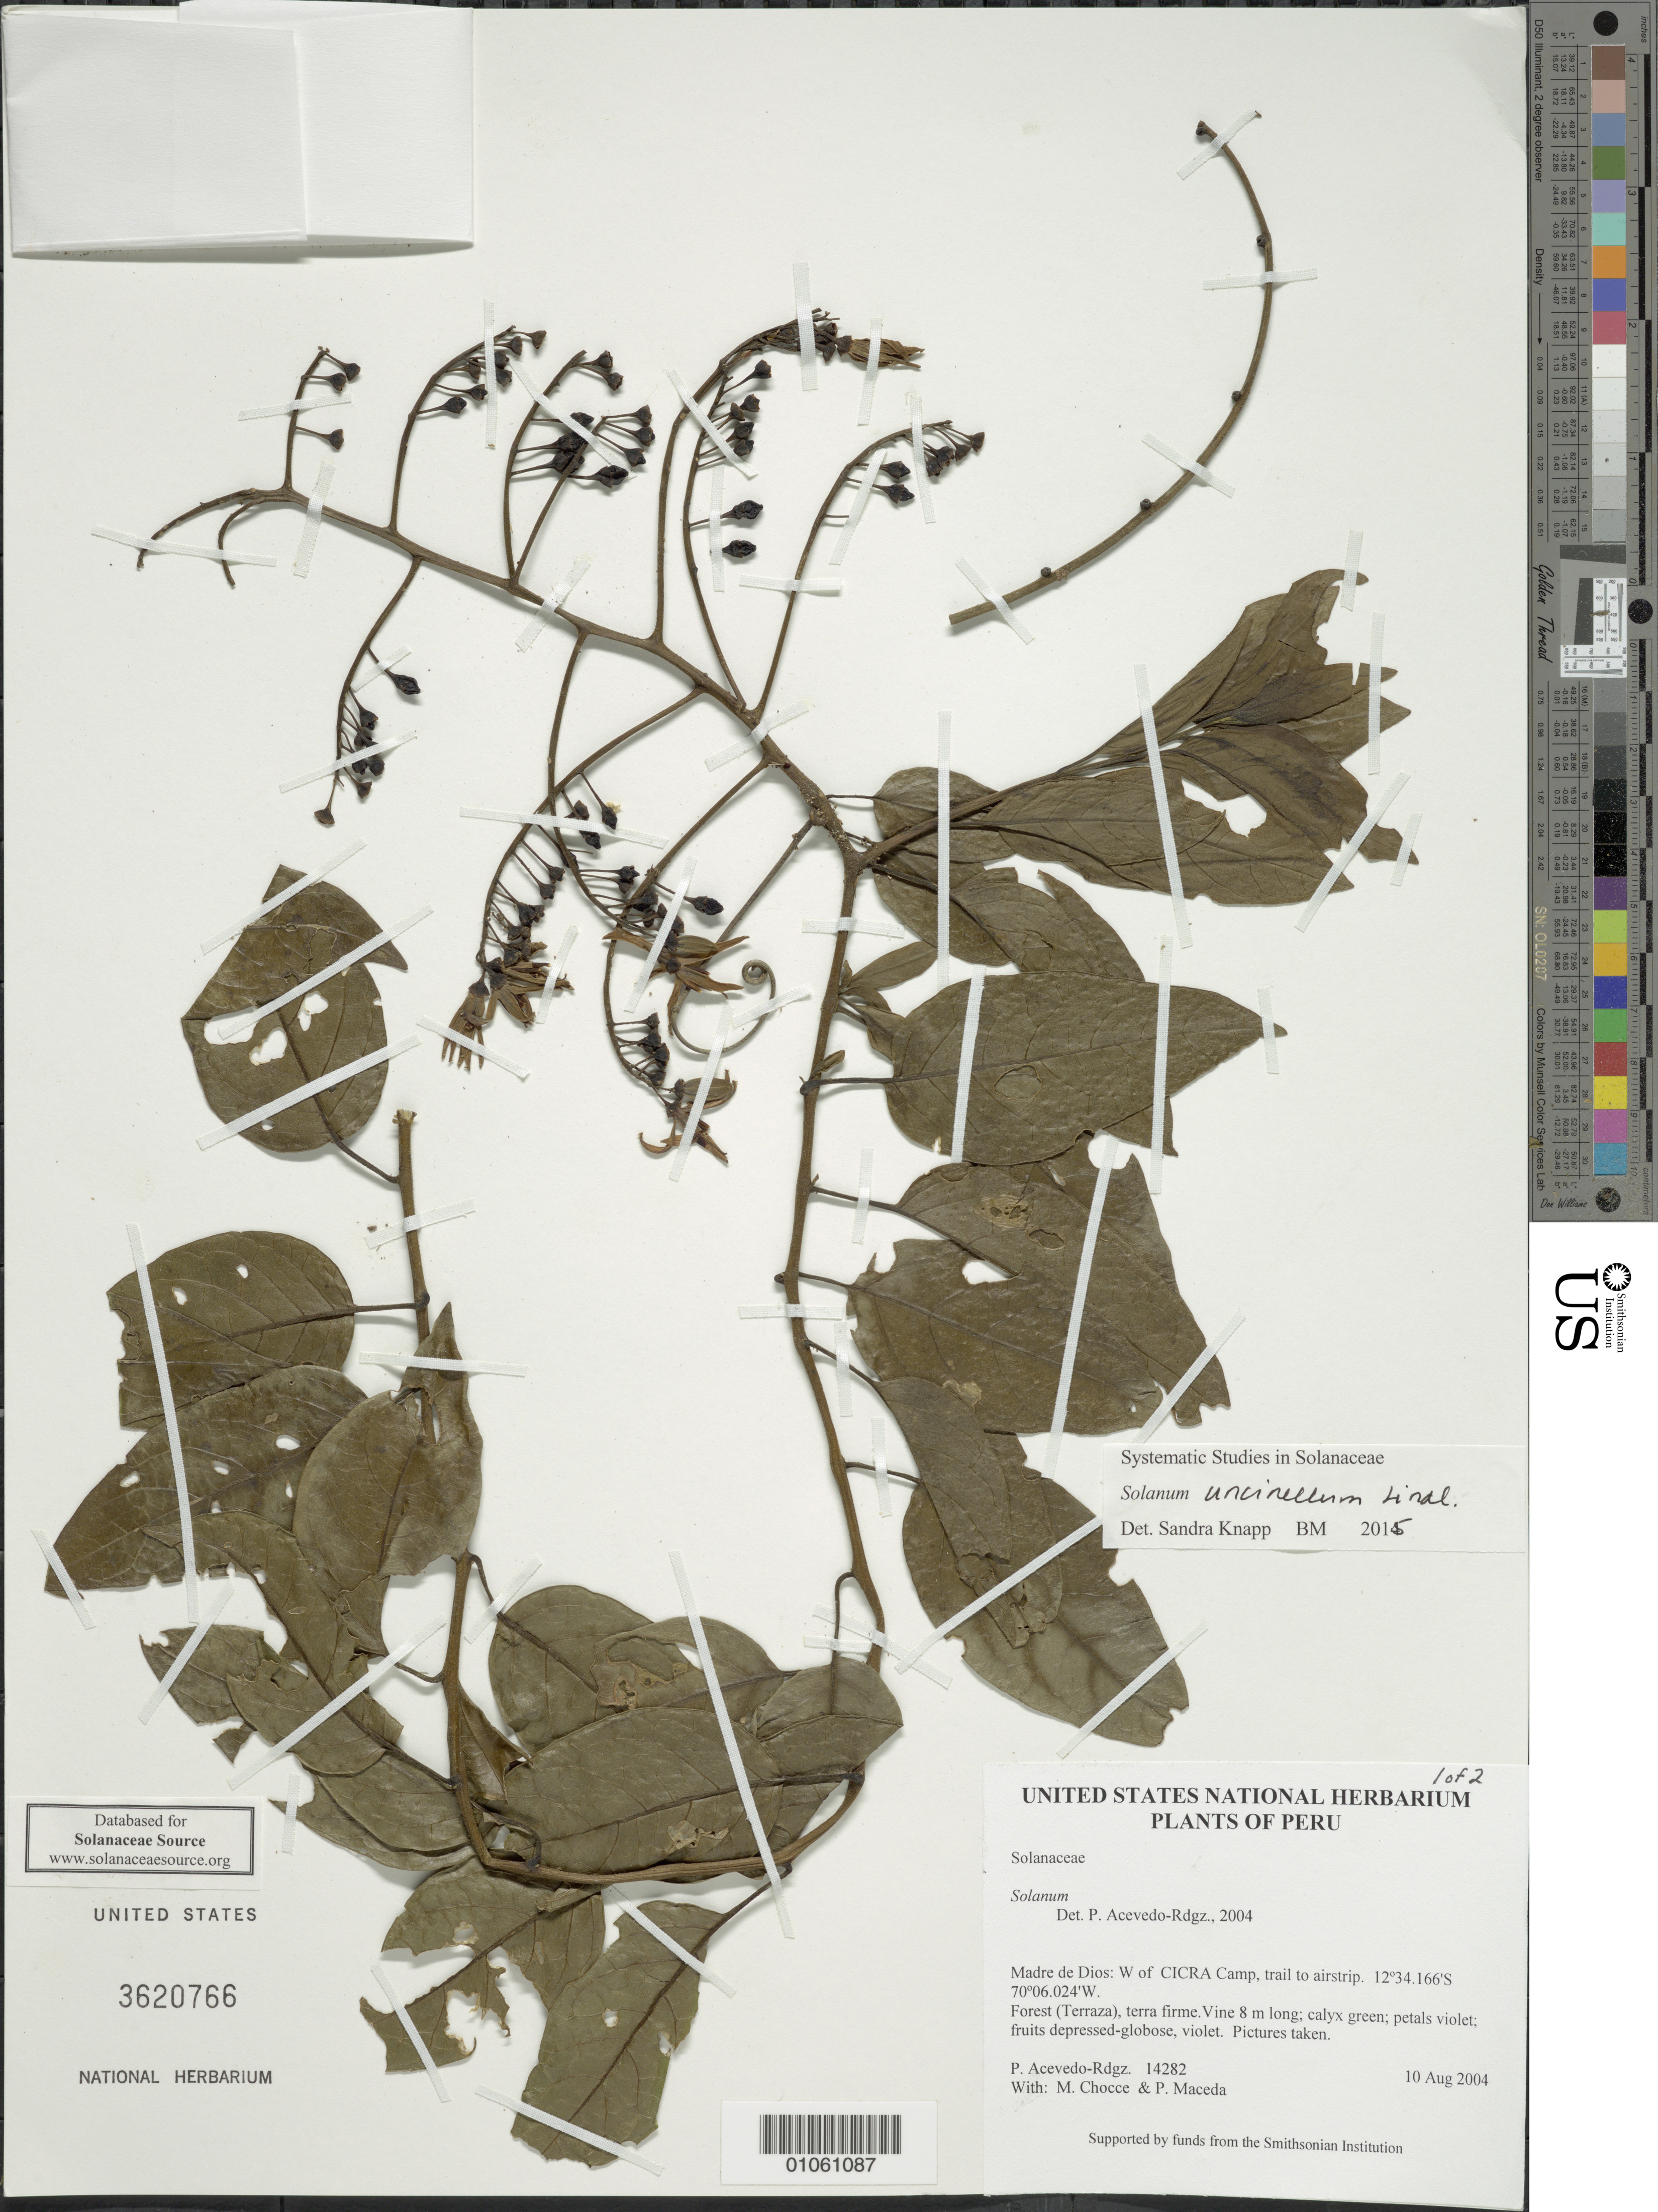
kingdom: Plantae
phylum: Tracheophyta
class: Magnoliopsida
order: Solanales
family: Solanaceae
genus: Solanum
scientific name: Solanum uncinellum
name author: Lindl.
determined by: Knapp, S. D.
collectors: P. Acevedo-Rodr., M. Chocce & P. Maceda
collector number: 14282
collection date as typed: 10 Aug 2004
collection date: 2004-08-10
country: Peru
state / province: Madre de Dios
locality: Madre de Dios: W of CICRA Camp, trail to airstrip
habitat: Forest (Terraza), terra firme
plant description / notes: K, MO, NY, P, US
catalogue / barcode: US 3620766